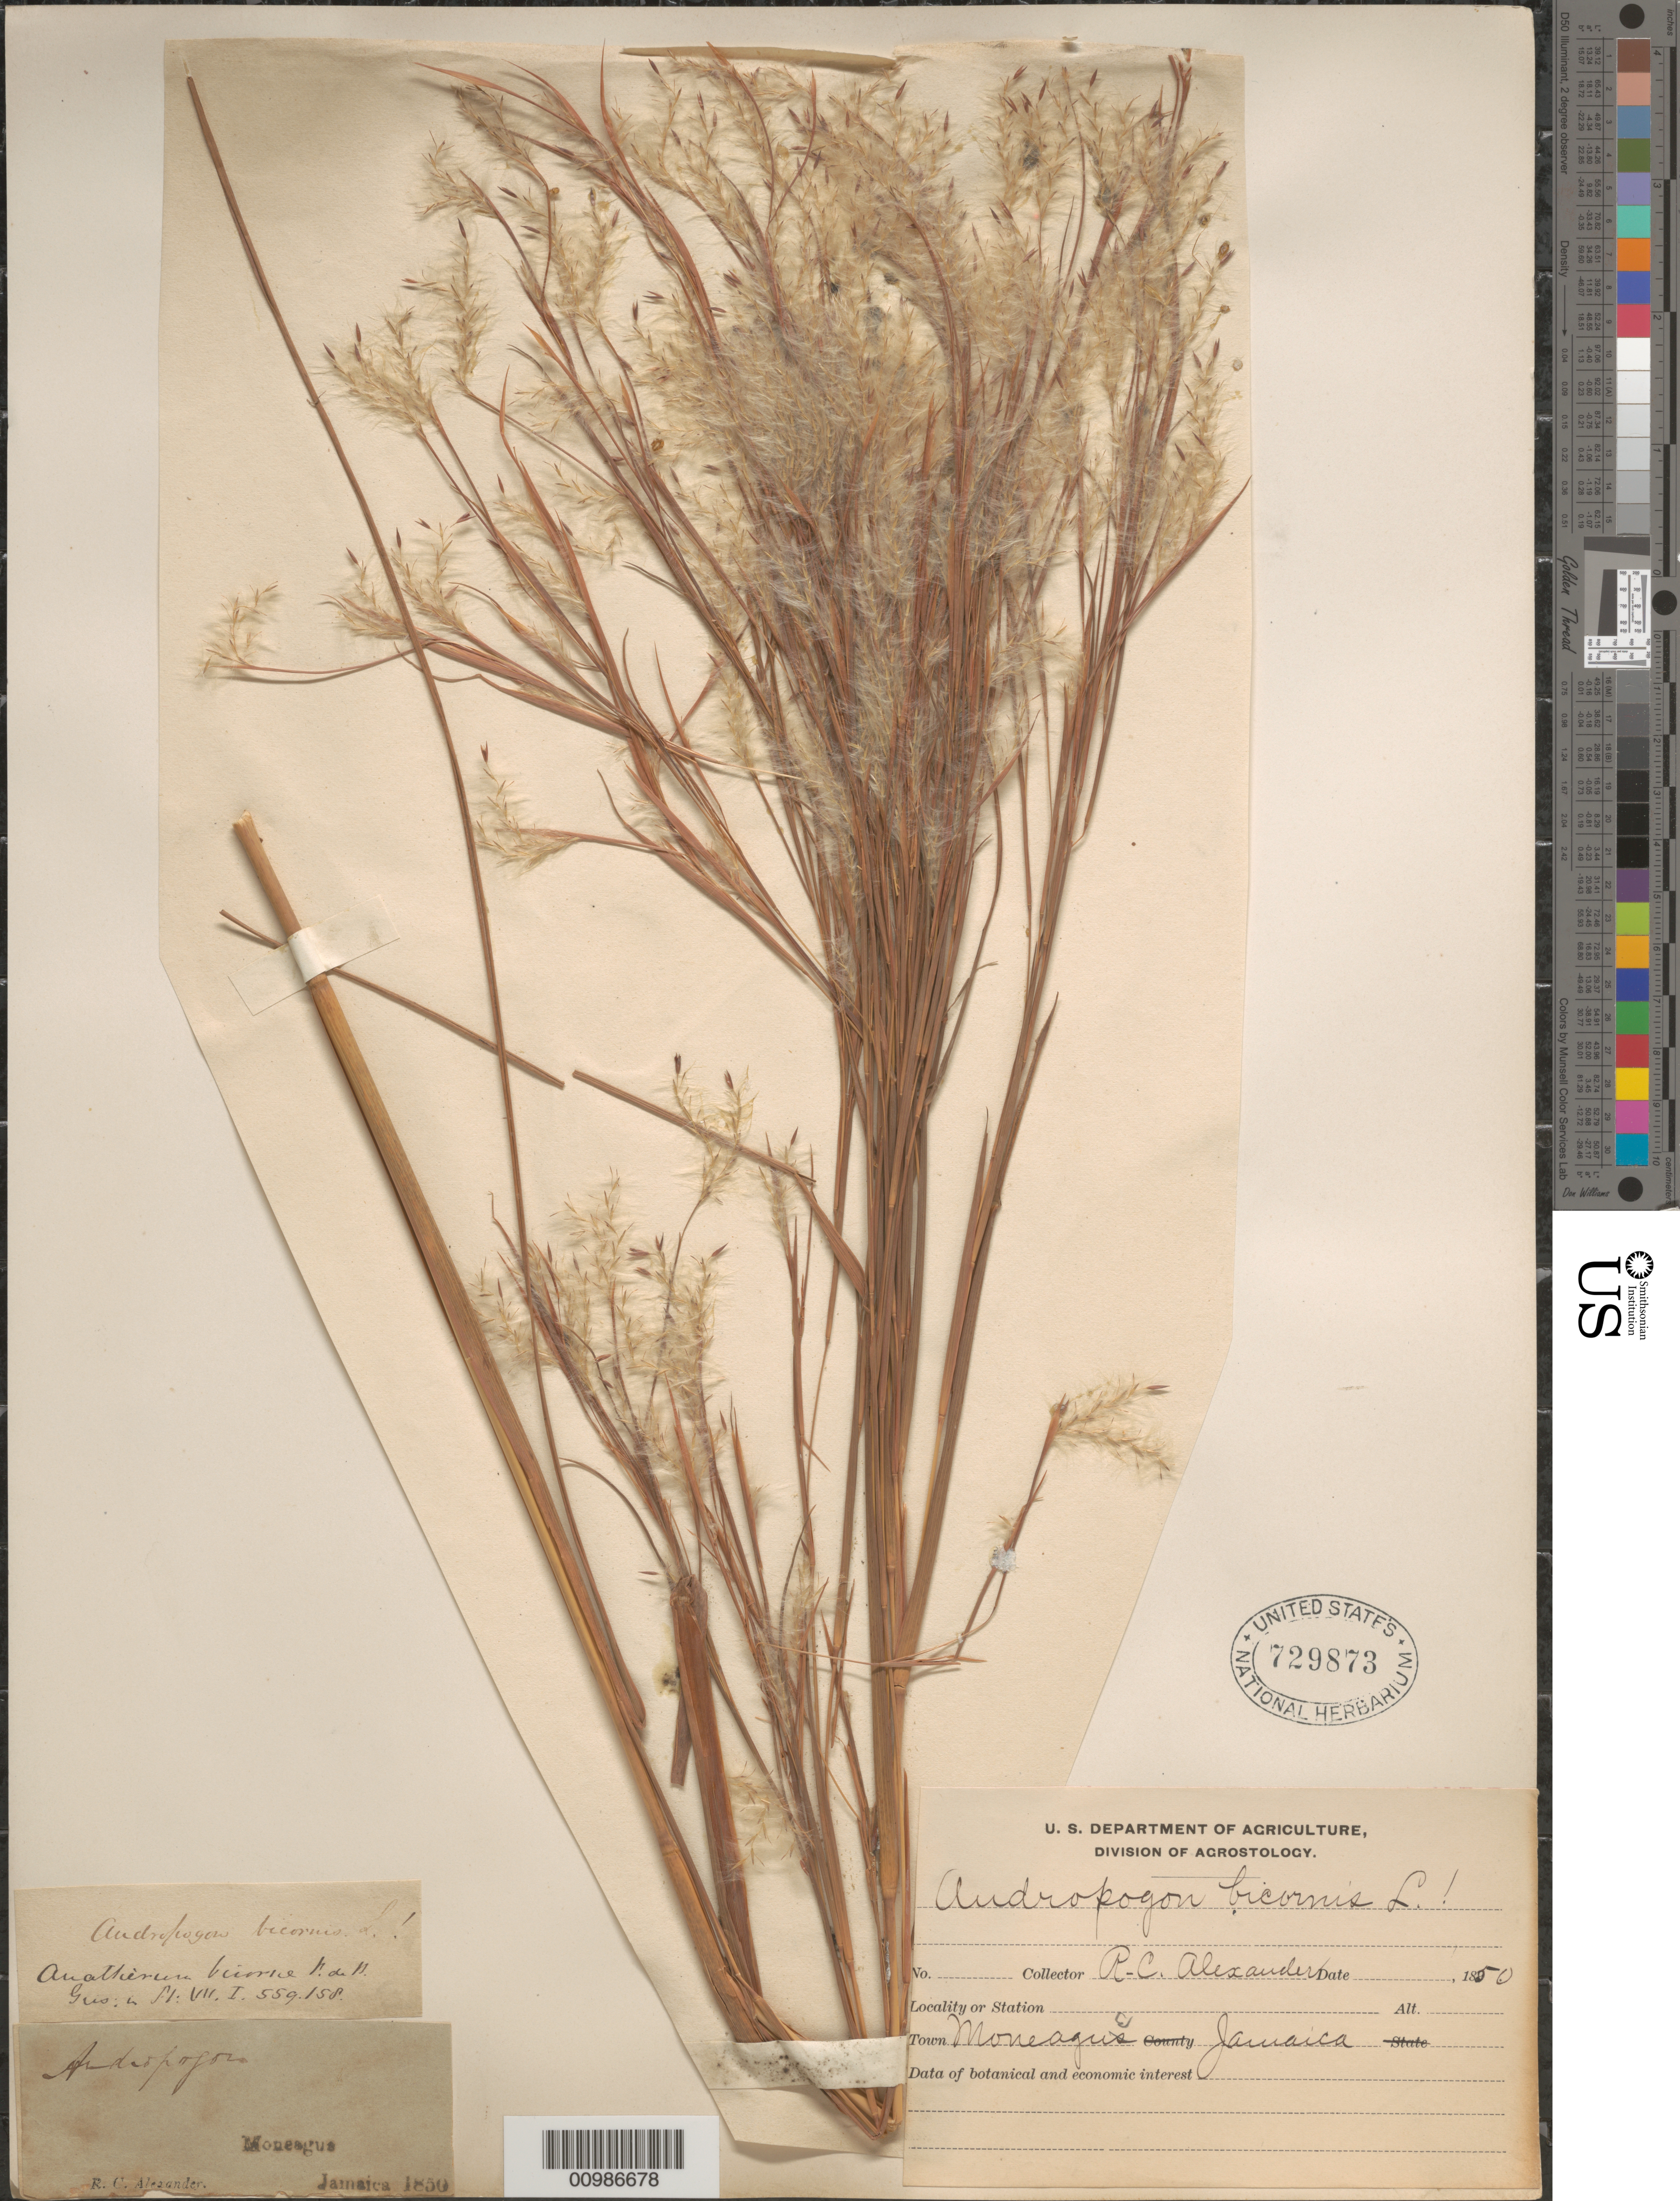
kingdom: Plantae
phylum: Tracheophyta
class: Liliopsida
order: Poales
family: Poaceae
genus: Andropogon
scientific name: Andropogon bicornis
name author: L.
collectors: R. C. Alexander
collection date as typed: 1850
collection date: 1850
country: Jamaica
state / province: Saint Ann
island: Jamaica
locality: city of Moneague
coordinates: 0 N, 0 E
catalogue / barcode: US 729873